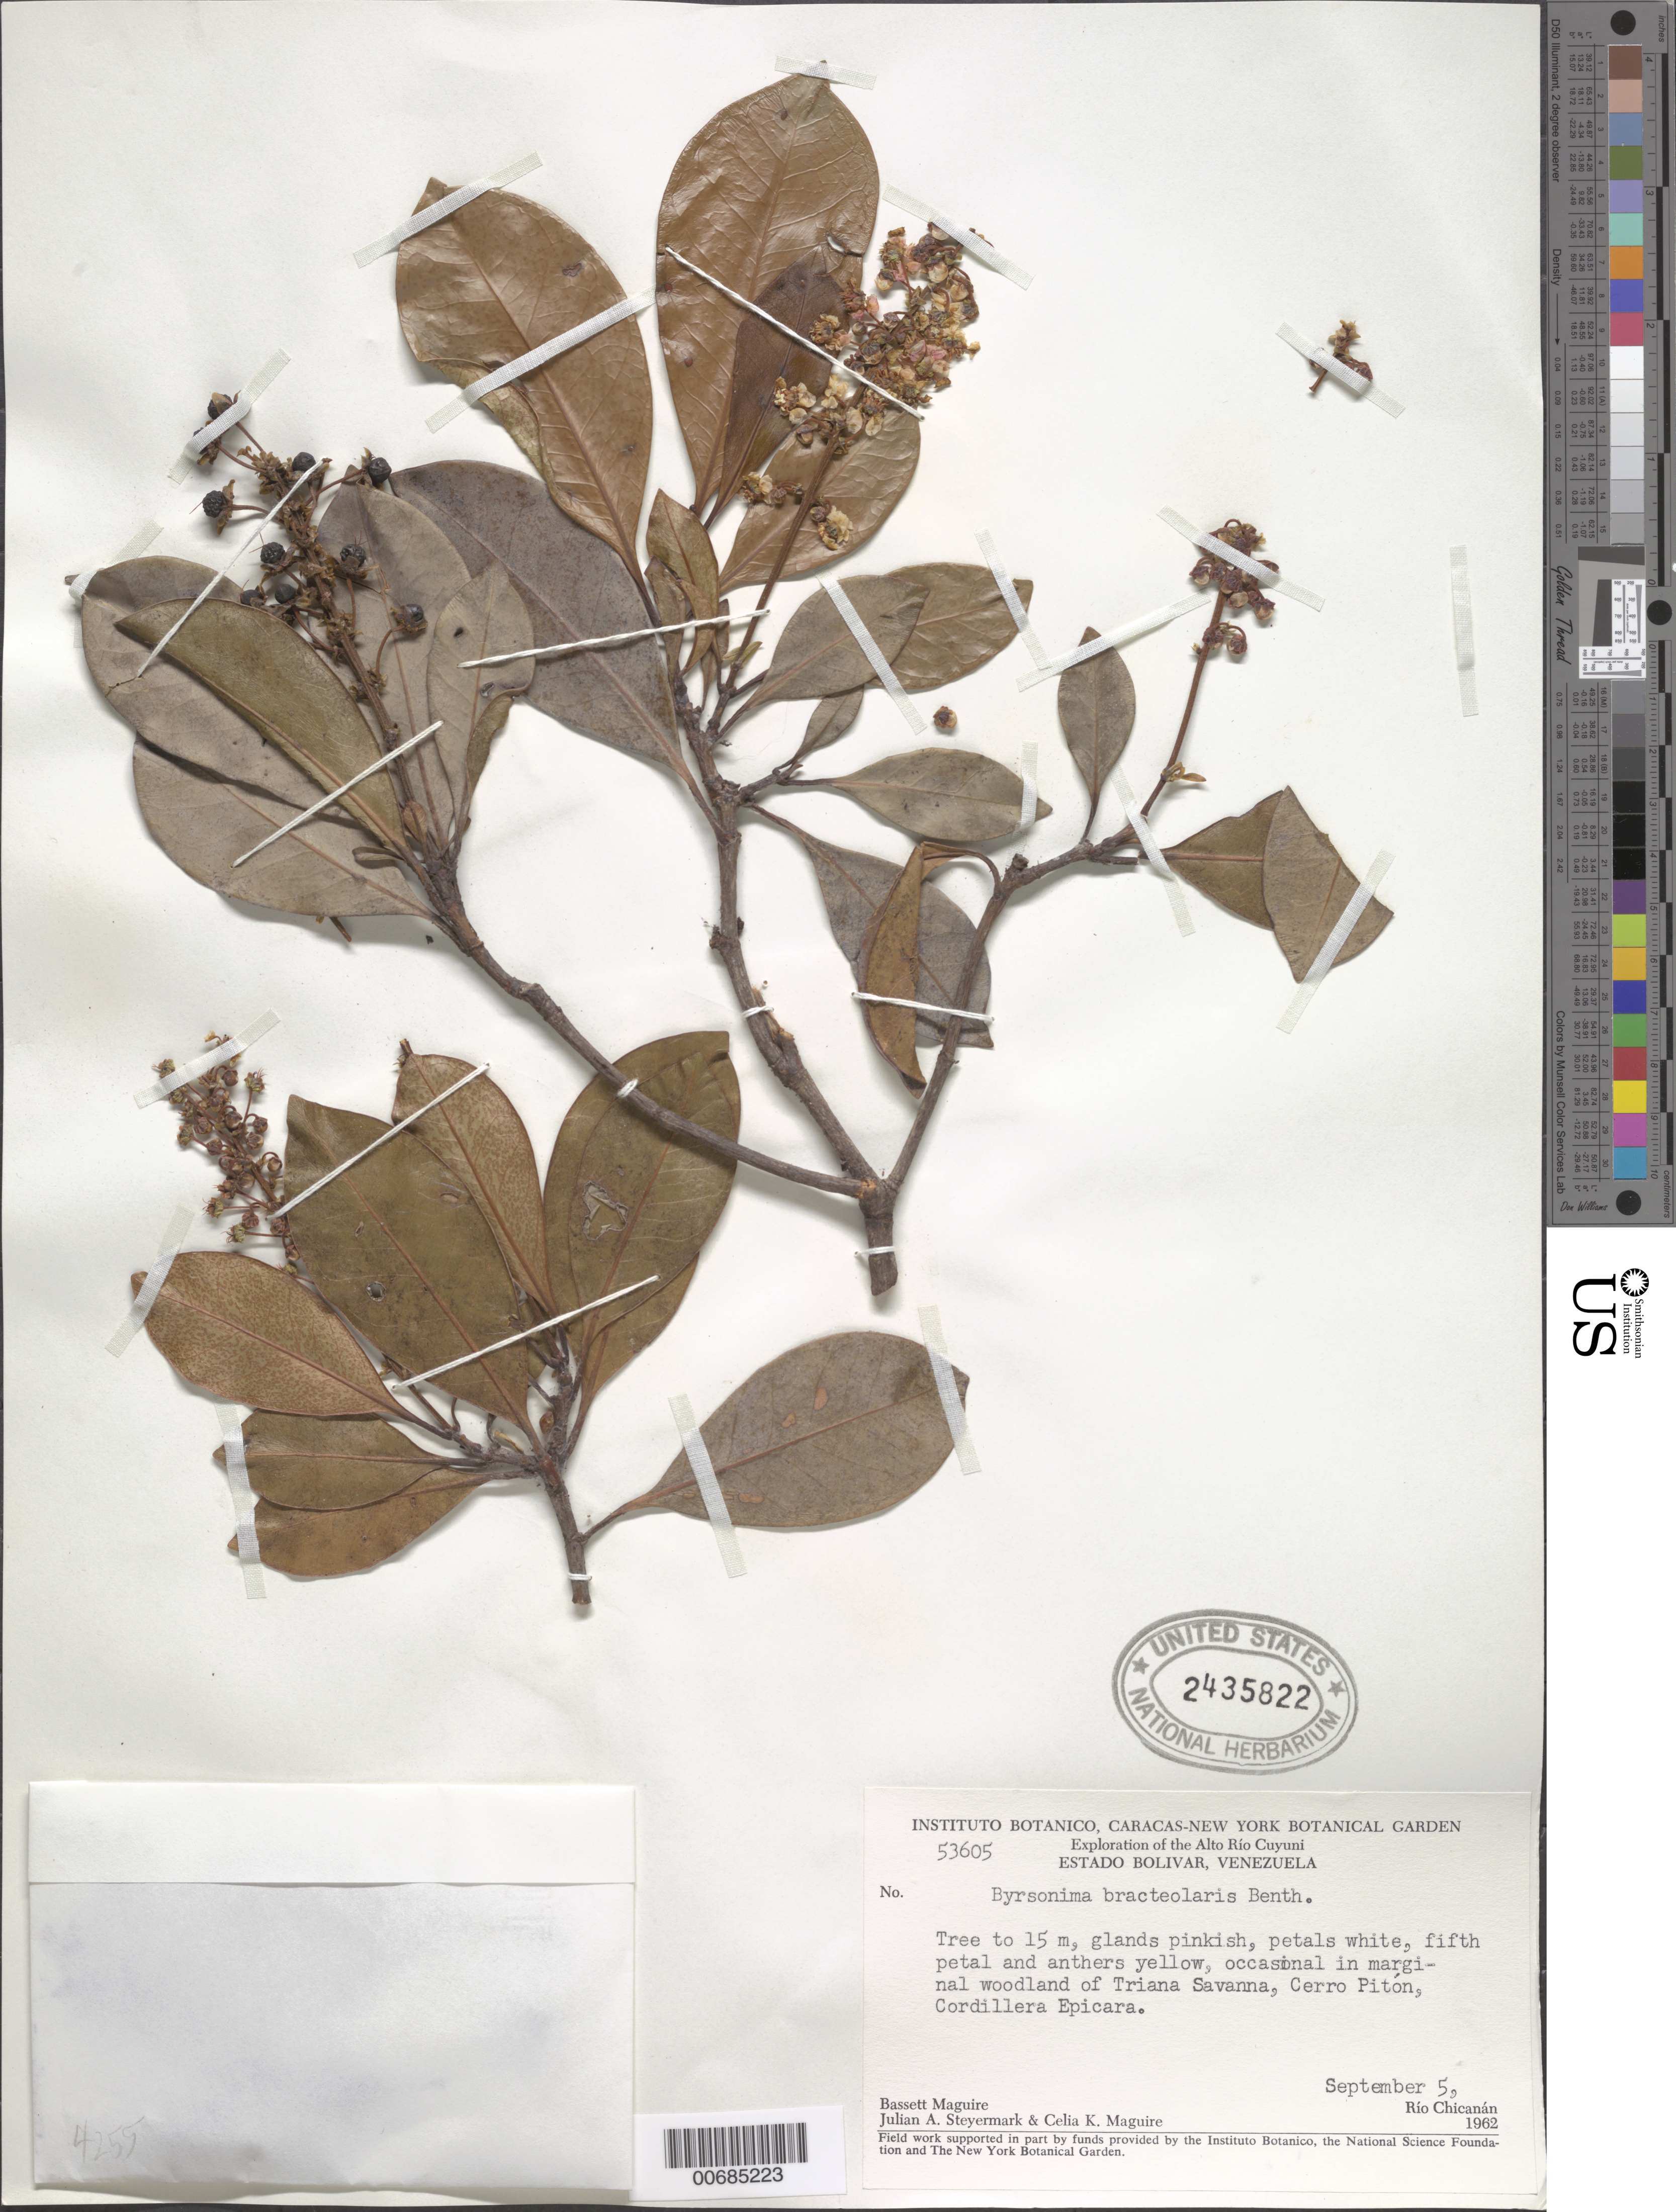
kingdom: Plantae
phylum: Tracheophyta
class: Magnoliopsida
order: Malpighiales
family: Malpighiaceae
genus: Byrsonima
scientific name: Byrsonima bracteolaris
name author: Benth.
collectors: B. Maguire, J. Steyermark & C. K. Maguire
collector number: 53605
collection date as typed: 5-Sep-62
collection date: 1962-09-05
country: Venezuela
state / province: Bolívar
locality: Alto Río Cuyuni, Cerro Pitón, Cordillera Epicara, Triana Savanna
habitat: Marginal woodland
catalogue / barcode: US 2435822